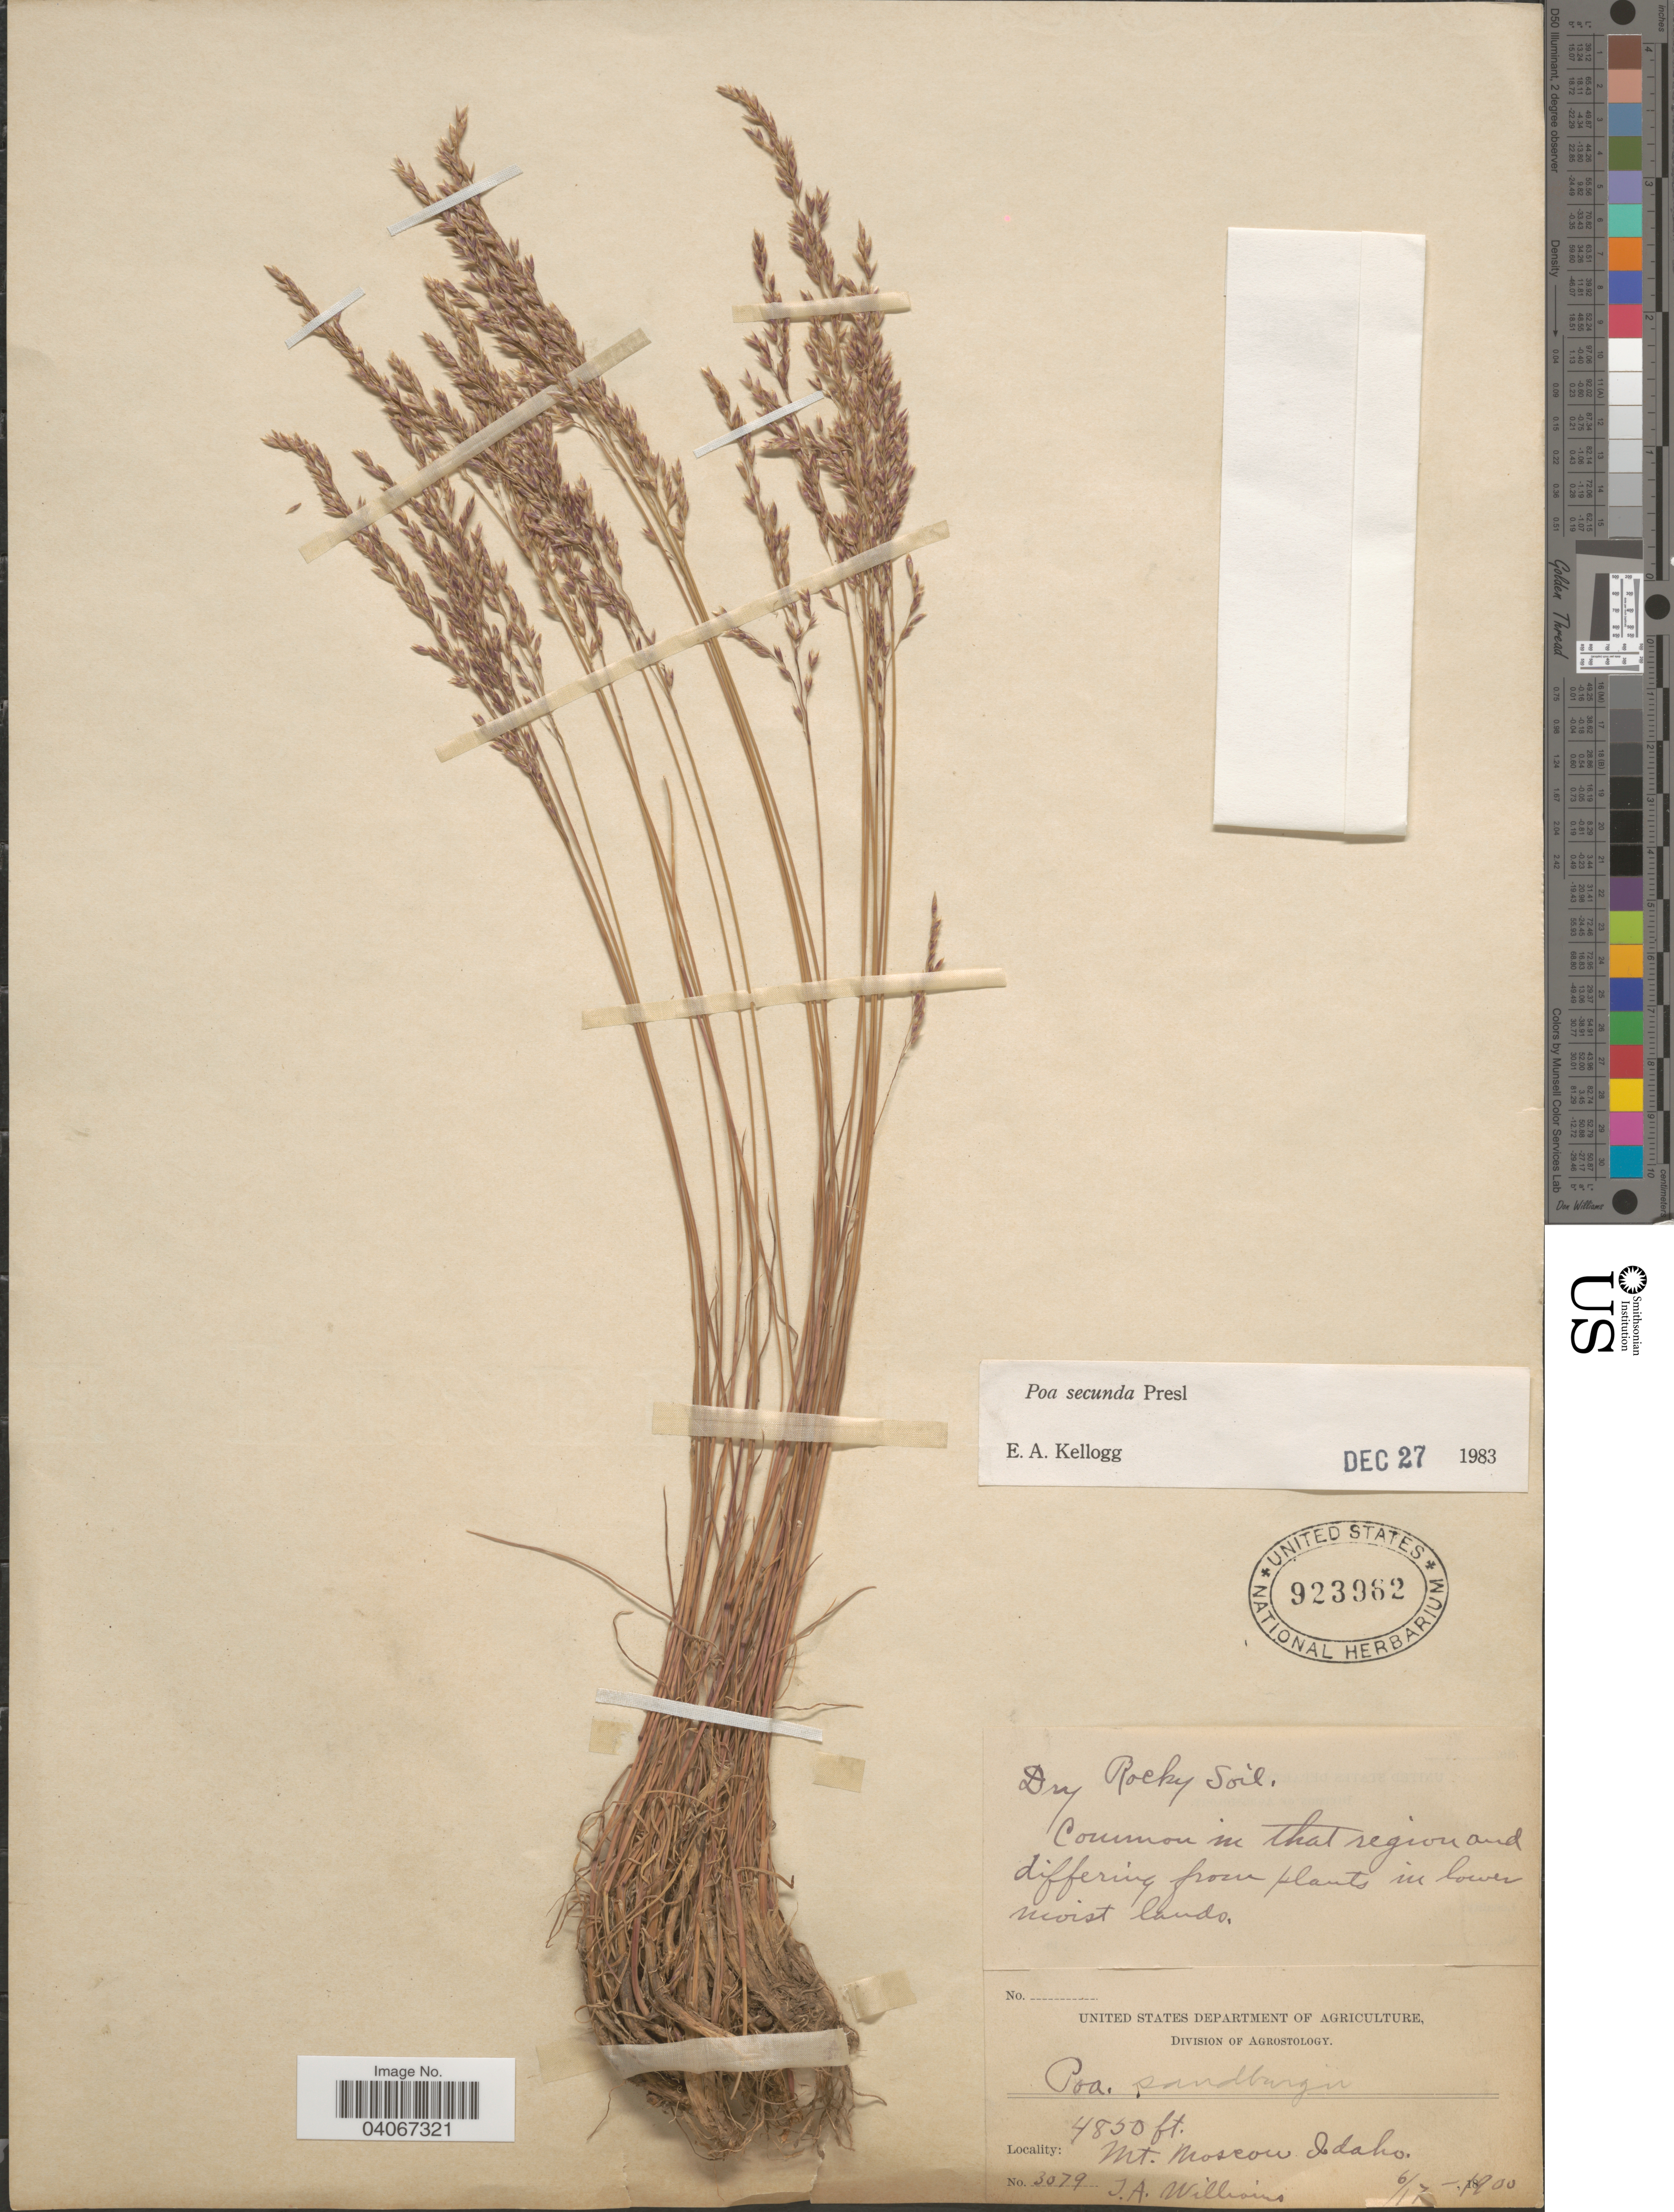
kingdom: Plantae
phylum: Tracheophyta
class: Liliopsida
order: Poales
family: Poaceae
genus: Poa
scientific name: Poa secunda subsp. secunda var. secunda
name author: J. Presl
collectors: J. A. Williams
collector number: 3079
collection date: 1900-06-17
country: United States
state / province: Idaho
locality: Mt. Moscow.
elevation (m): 1478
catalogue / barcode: US 923962